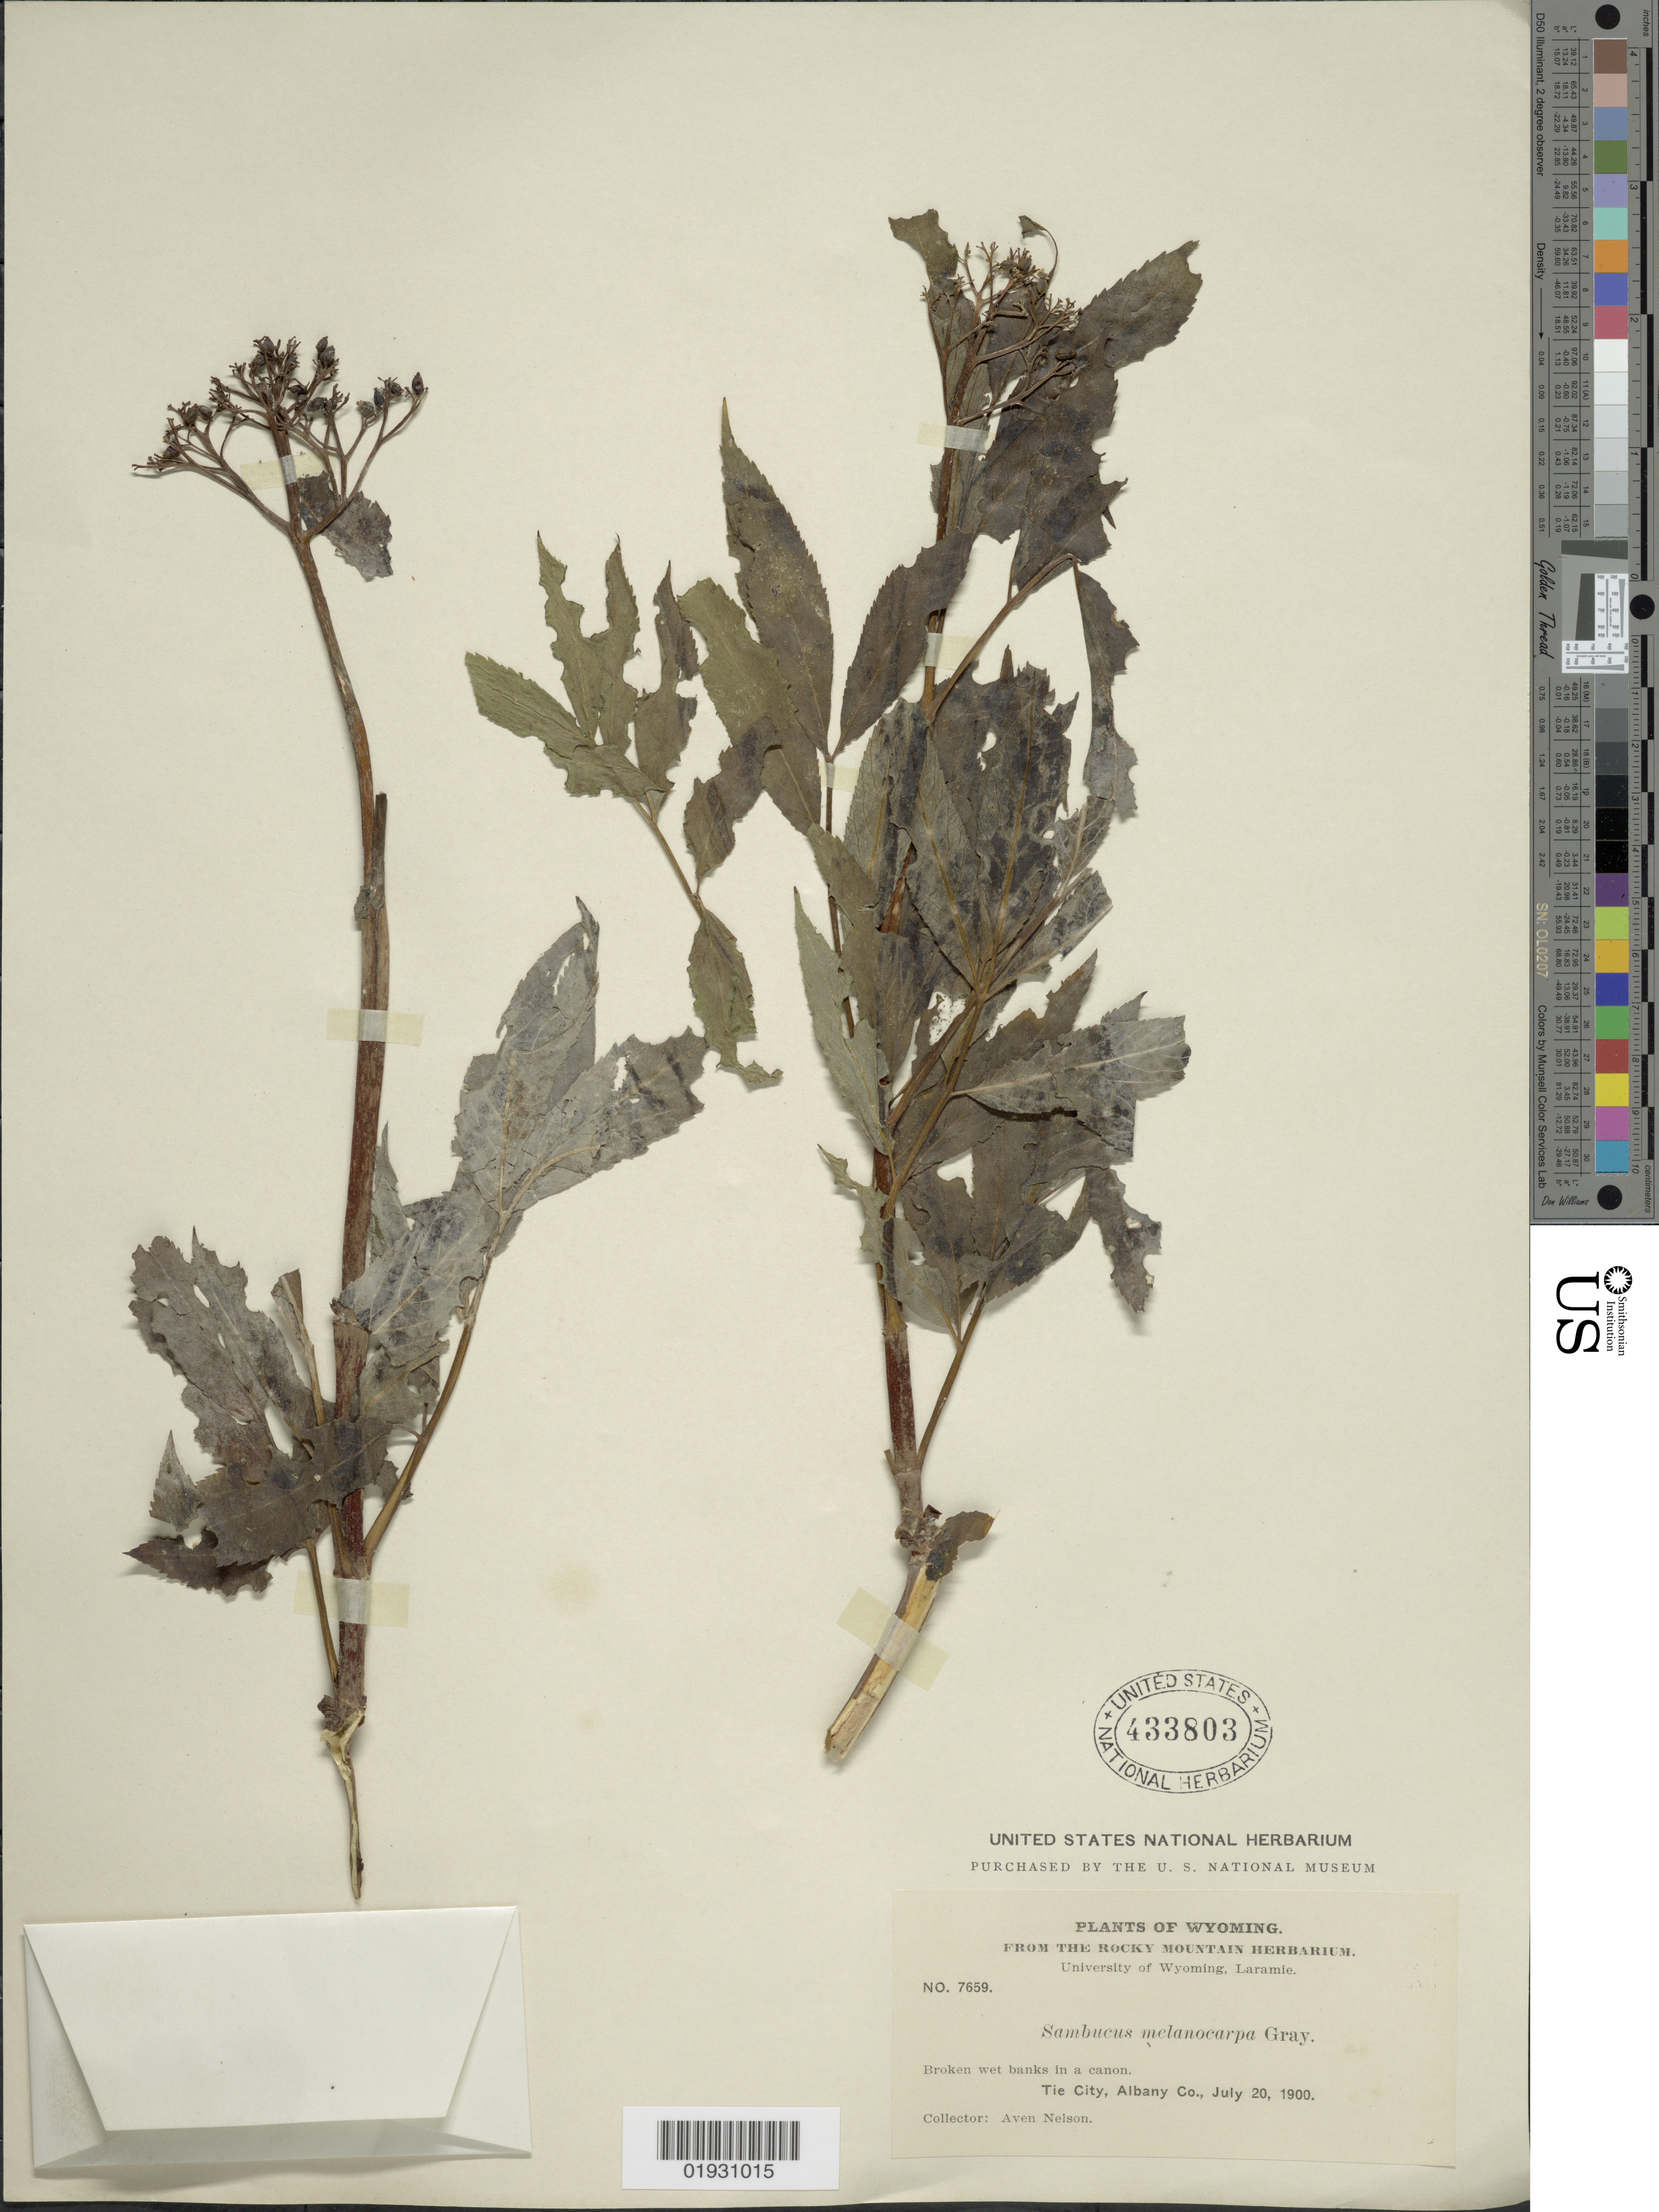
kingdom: Plantae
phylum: Tracheophyta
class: Magnoliopsida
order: Dipsacales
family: Viburnaceae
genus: Sambucus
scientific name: Sambucus melanocarpa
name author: A. Gray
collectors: A. Nelson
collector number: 7659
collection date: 1900-07-20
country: United States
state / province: Wyoming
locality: Tie City, Albany Co.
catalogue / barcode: US 433803